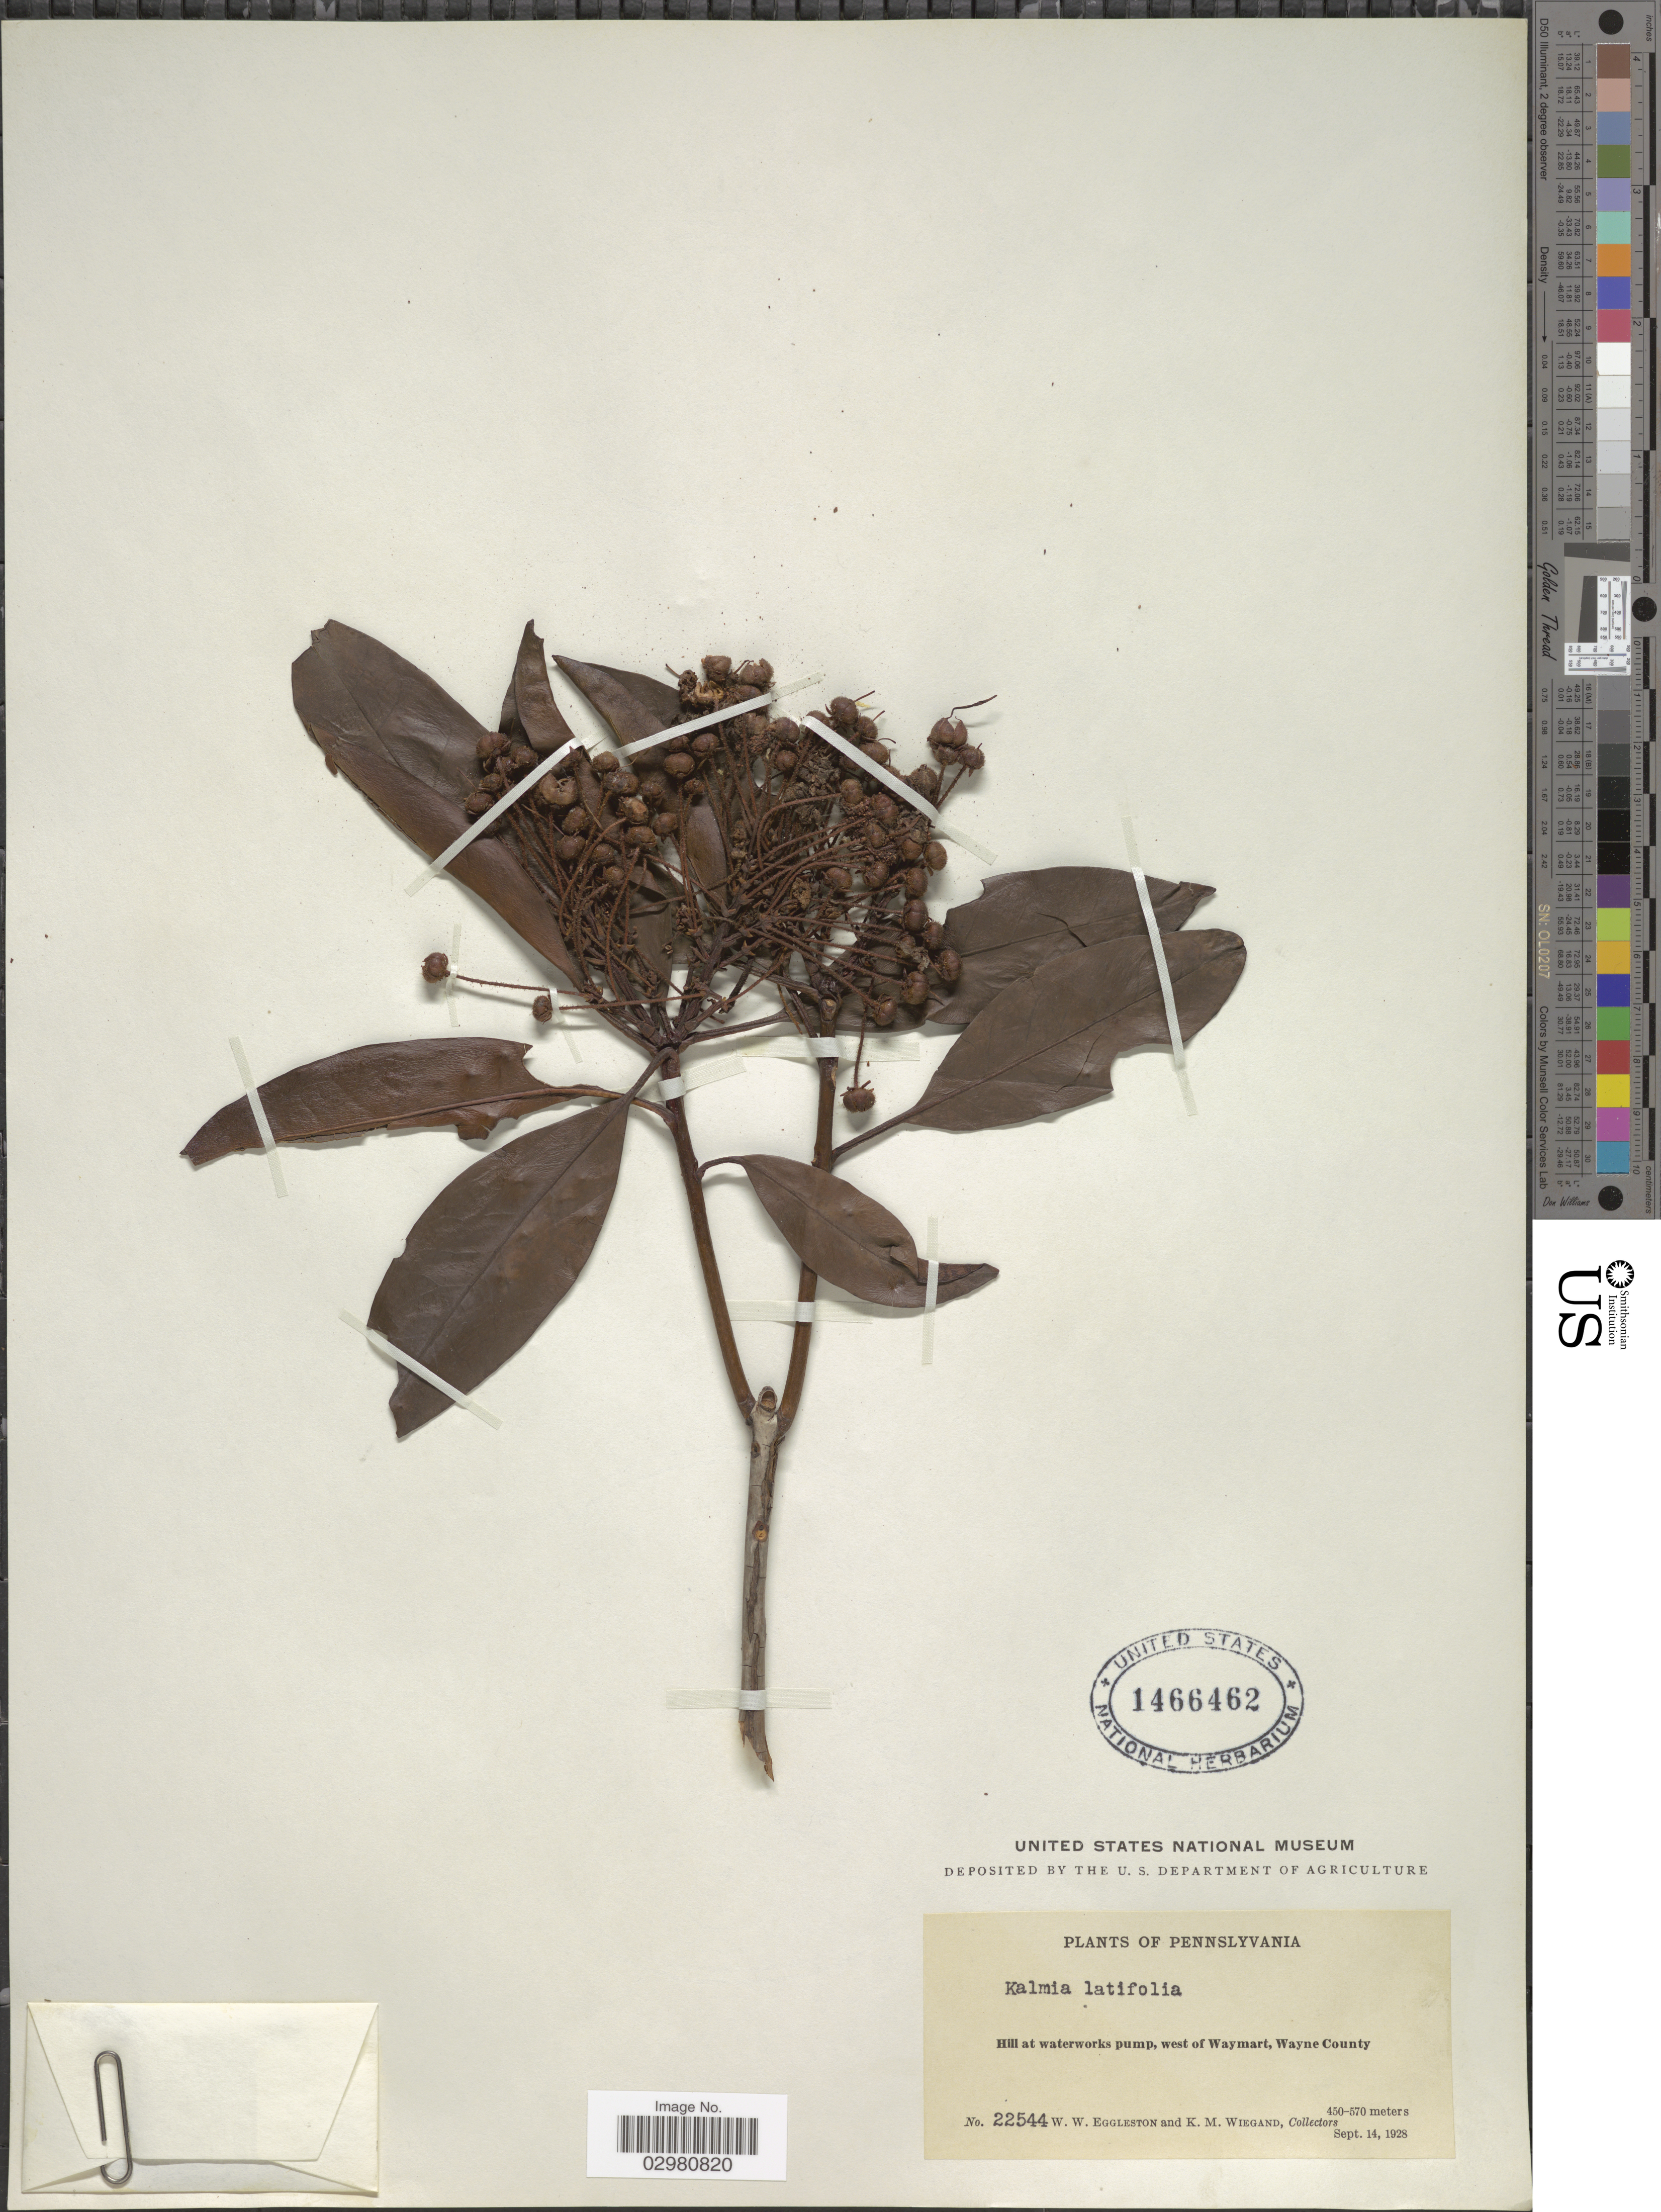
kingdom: Plantae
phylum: Tracheophyta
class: Magnoliopsida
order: Ericales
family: Ericaceae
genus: Kalmia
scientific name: Kalmia latifolia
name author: L.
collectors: W. W. Eggleston & K. M. Wiegand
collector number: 22544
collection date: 1928-09-14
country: United States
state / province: Pennsylvania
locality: Hill at waterworks pump, west of Waymart, Wayne County.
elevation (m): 450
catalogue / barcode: US 1466462